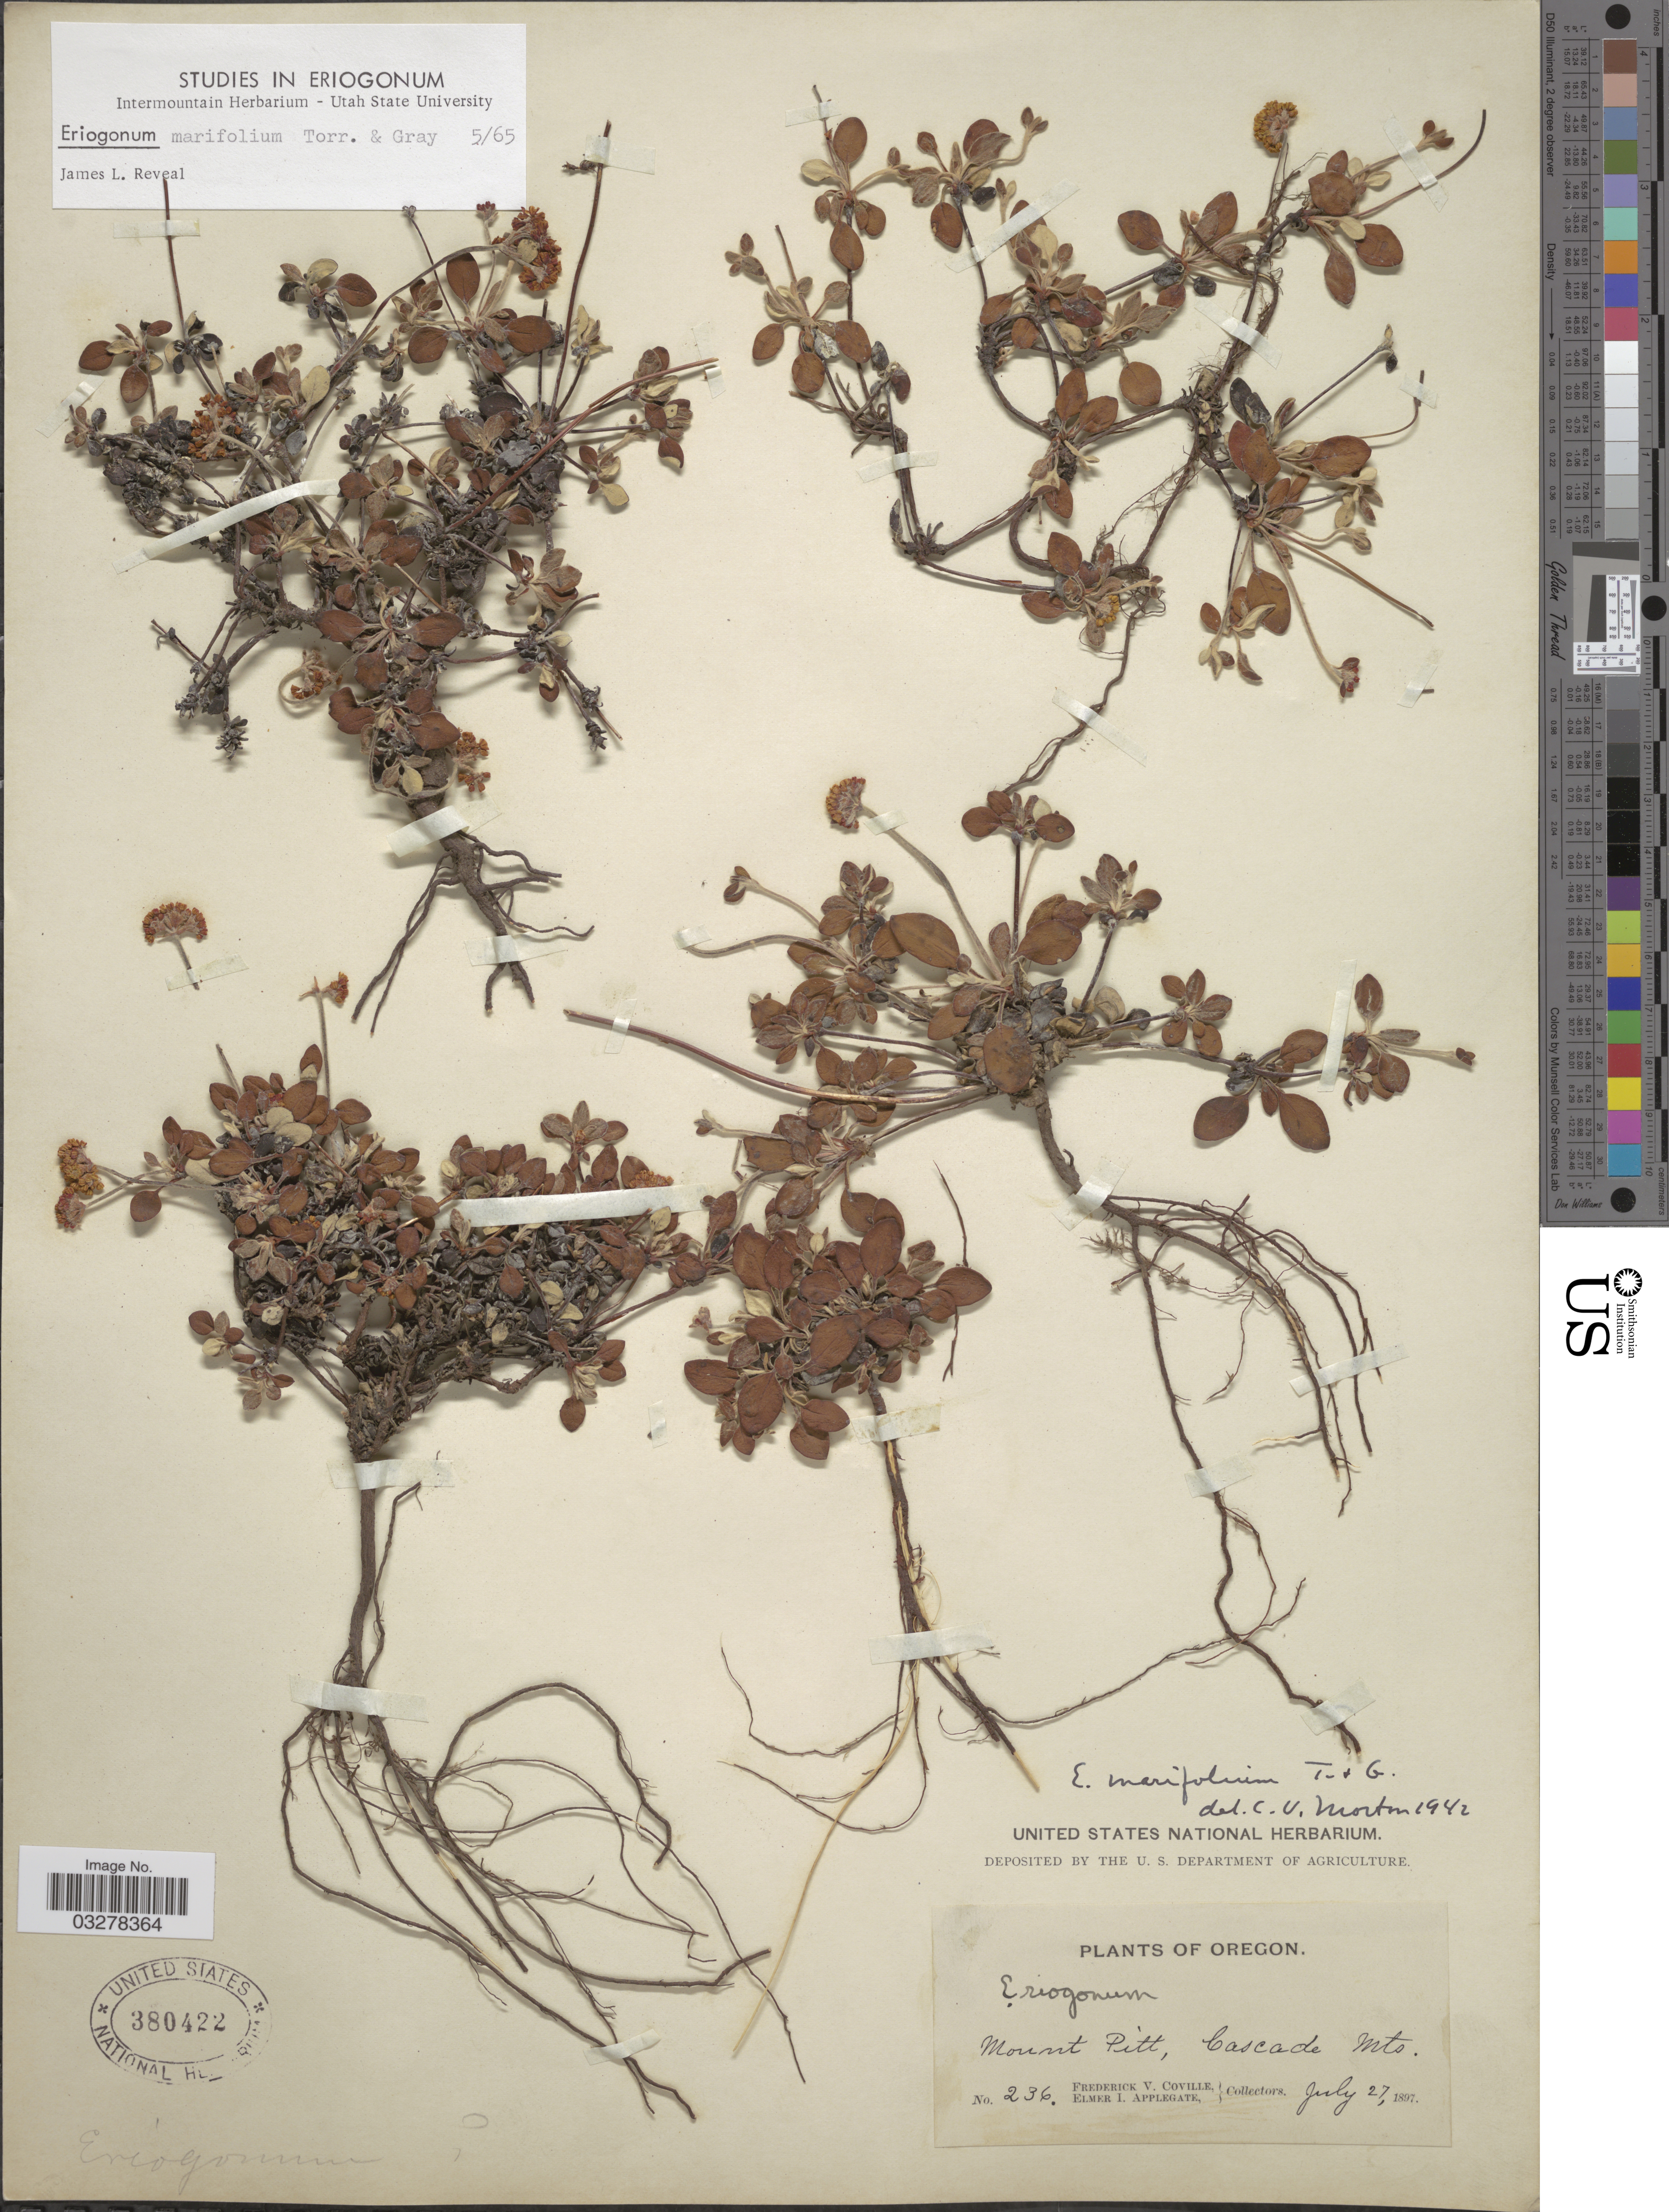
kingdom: Plantae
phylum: Tracheophyta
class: Magnoliopsida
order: Caryophyllales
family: Polygonaceae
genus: Eriogonum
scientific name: Eriogonum marifolium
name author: Torr. & A. Gray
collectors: F. V. Coville & E. I. Applegate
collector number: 236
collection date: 1897-07-27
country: United States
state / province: Oregon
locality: Mount Pitt, Cascade Mts.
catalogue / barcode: US 380422